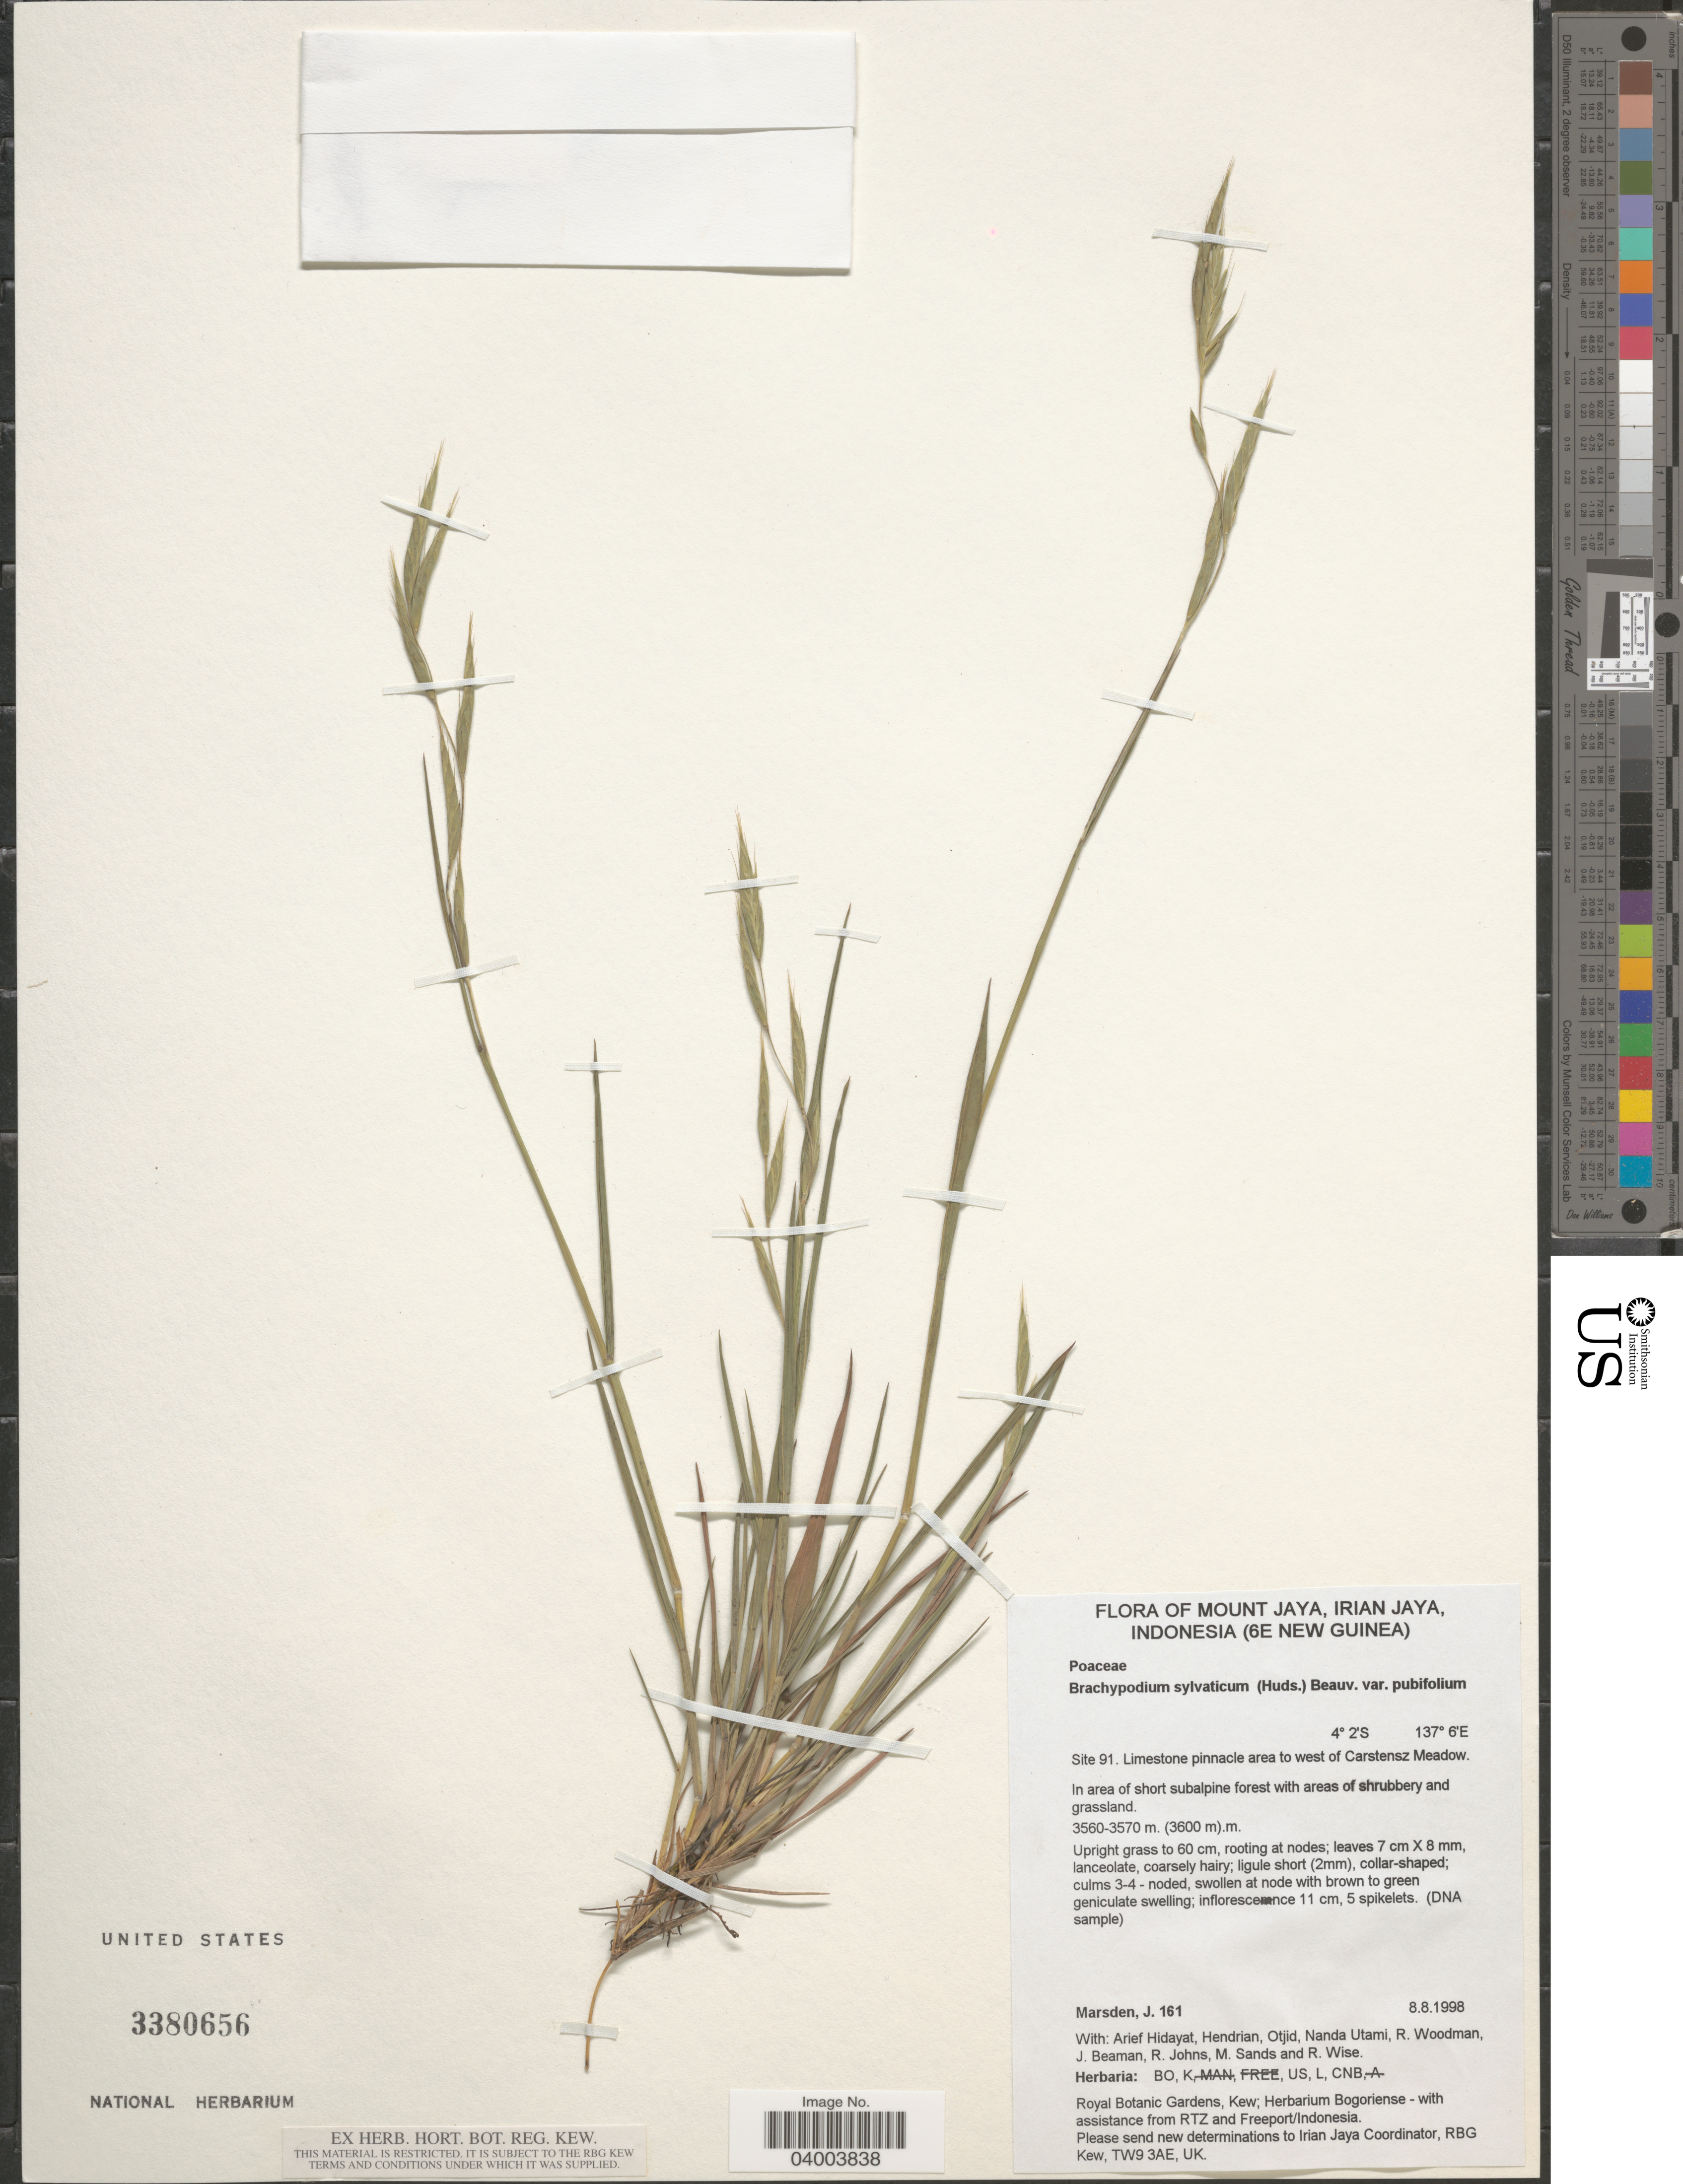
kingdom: Plantae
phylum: Tracheophyta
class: Liliopsida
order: Poales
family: Poaceae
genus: Brachypodium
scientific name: Brachypodium sylvaticum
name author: (Huds.) P. Beauv.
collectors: J. Marsden, A. Hidayat, Hendrian & Otjid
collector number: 161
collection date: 1998-08-08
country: Indonesia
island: New Guinea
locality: Mount Jaya, Irian Jaya, Indonesia (6E New Guinea). Site 91. Limestone pinnacle area to west of Carstensz Meadow.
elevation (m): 3560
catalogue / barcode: US 3380656